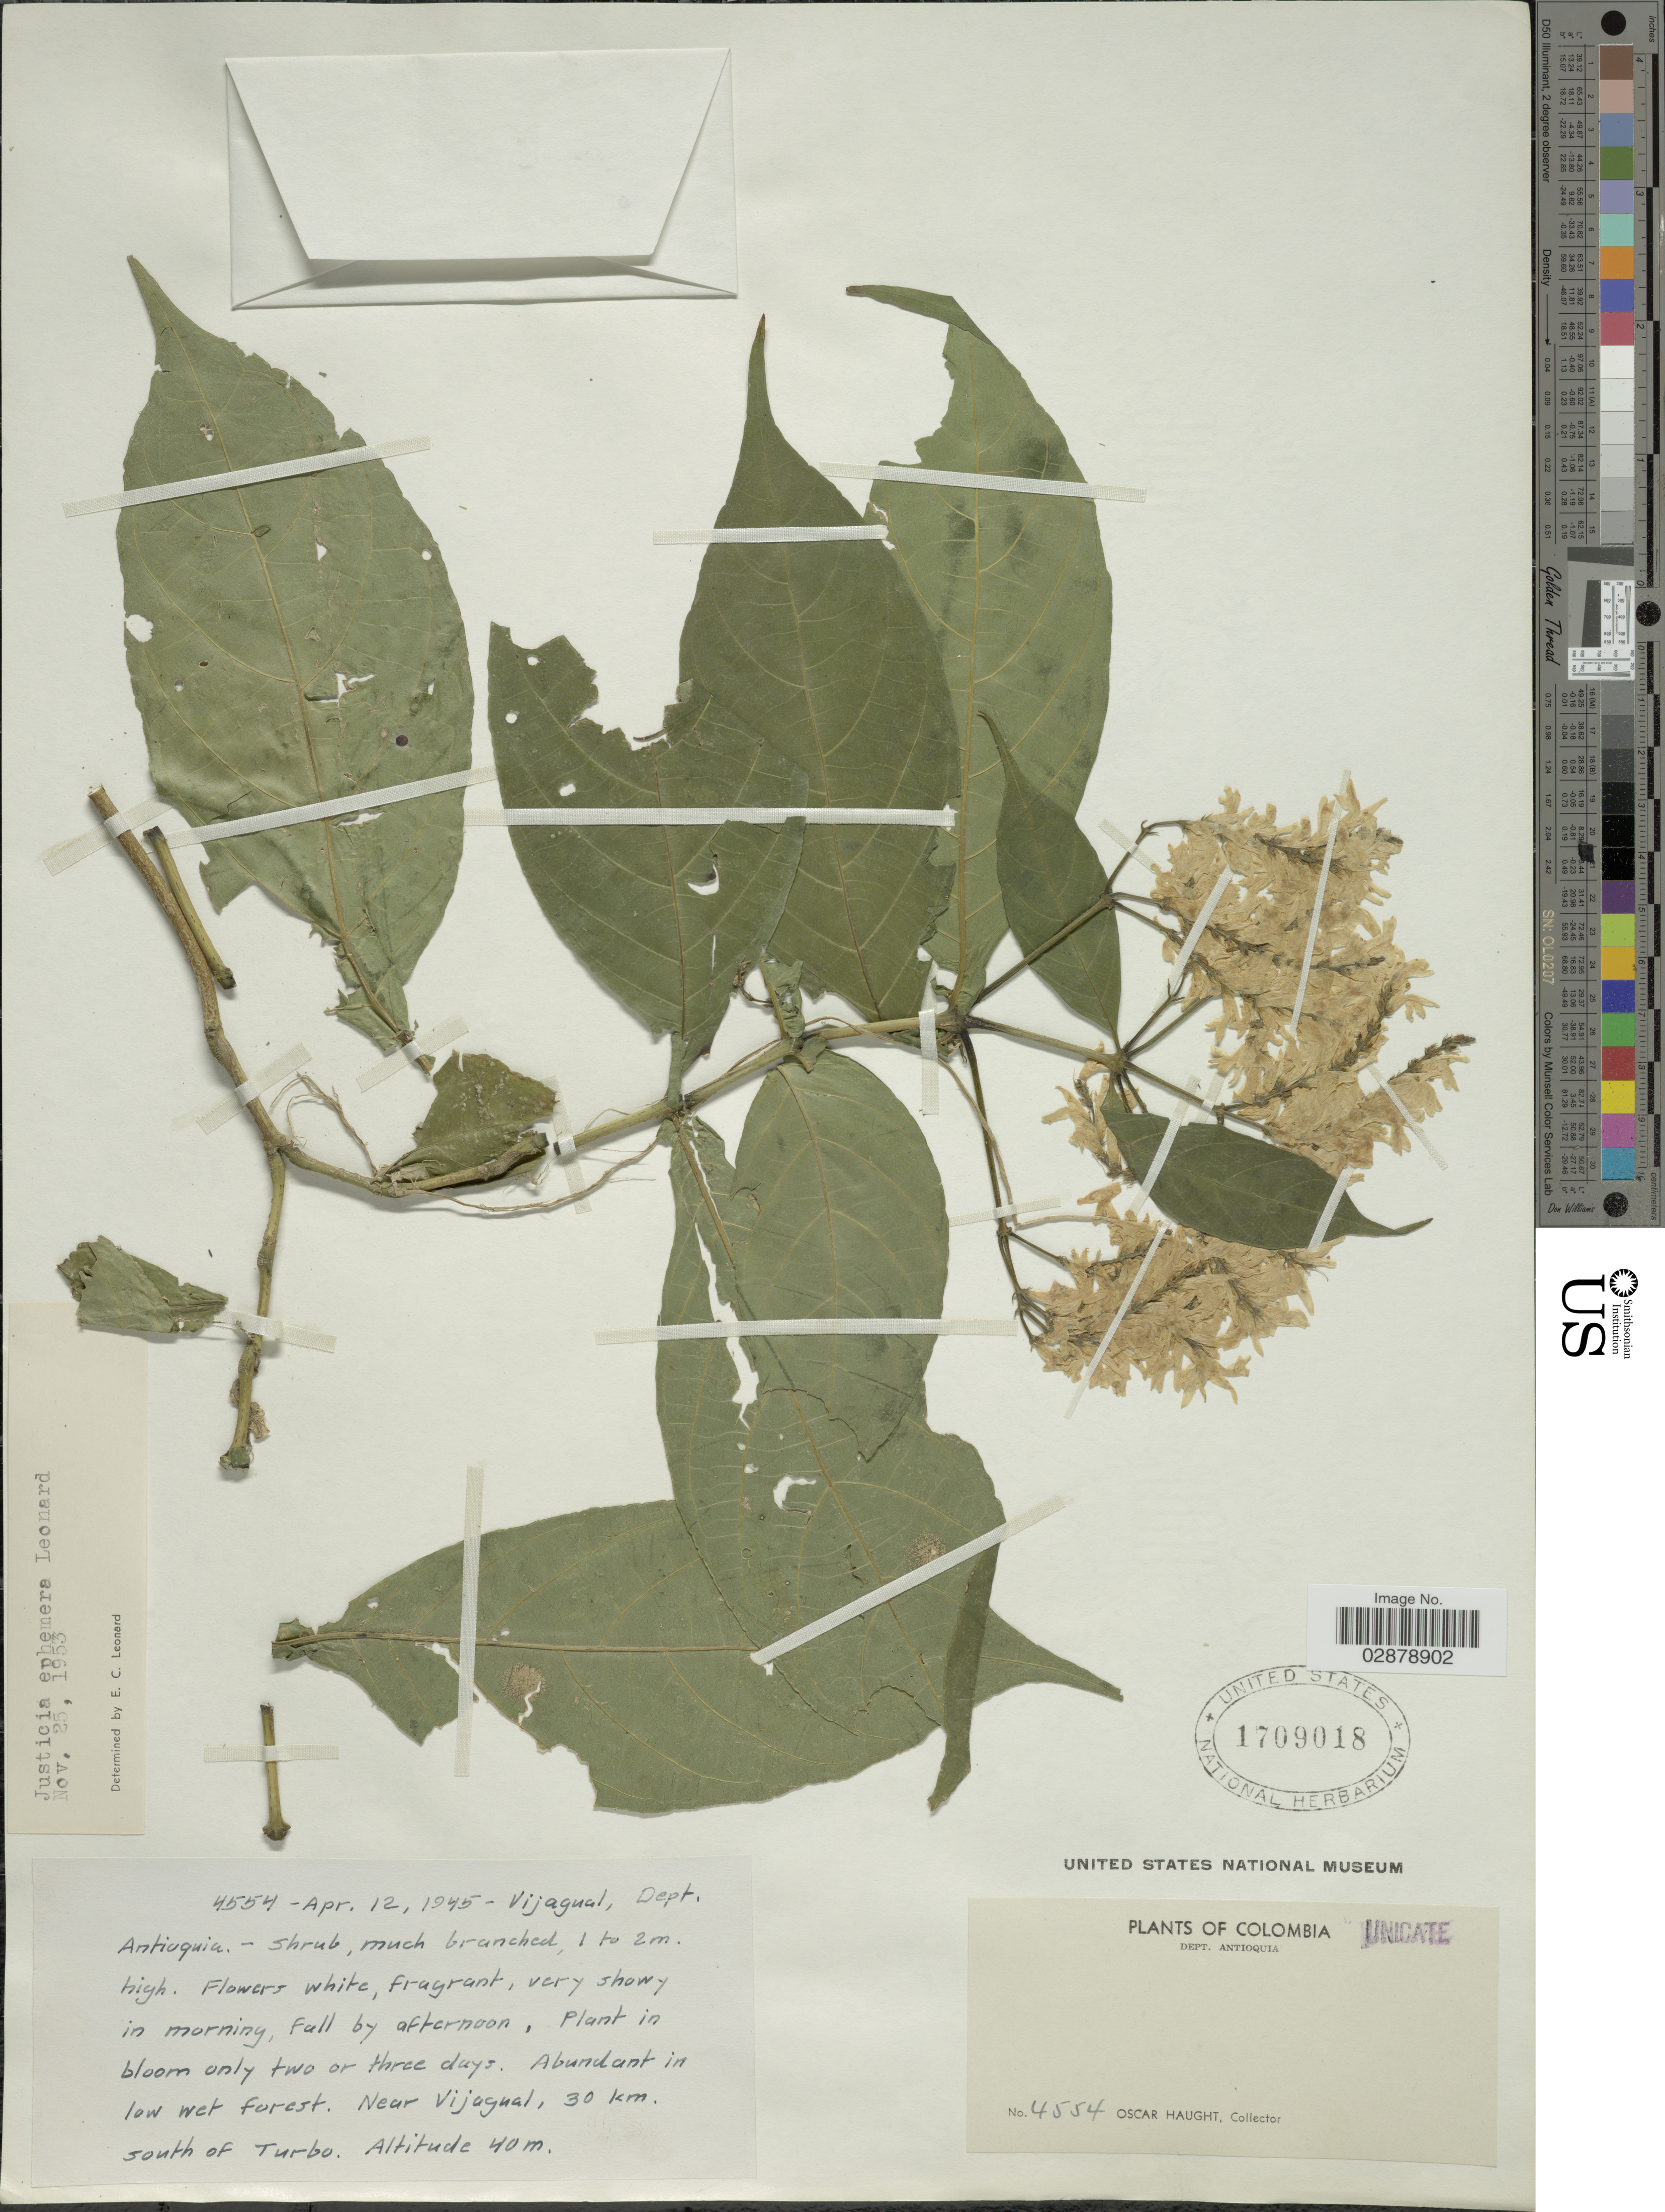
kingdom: Plantae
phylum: Tracheophyta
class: Magnoliopsida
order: Lamiales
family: Acanthaceae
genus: Justicia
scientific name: Justicia ephemera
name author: Leonard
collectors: O. Haught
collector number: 4554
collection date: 1945-04-12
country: Colombia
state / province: Antioquia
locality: Dept. Antioquia. Vijagual. Near Vijagual, 30 km south of Turbo.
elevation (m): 40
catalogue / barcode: US 1709018